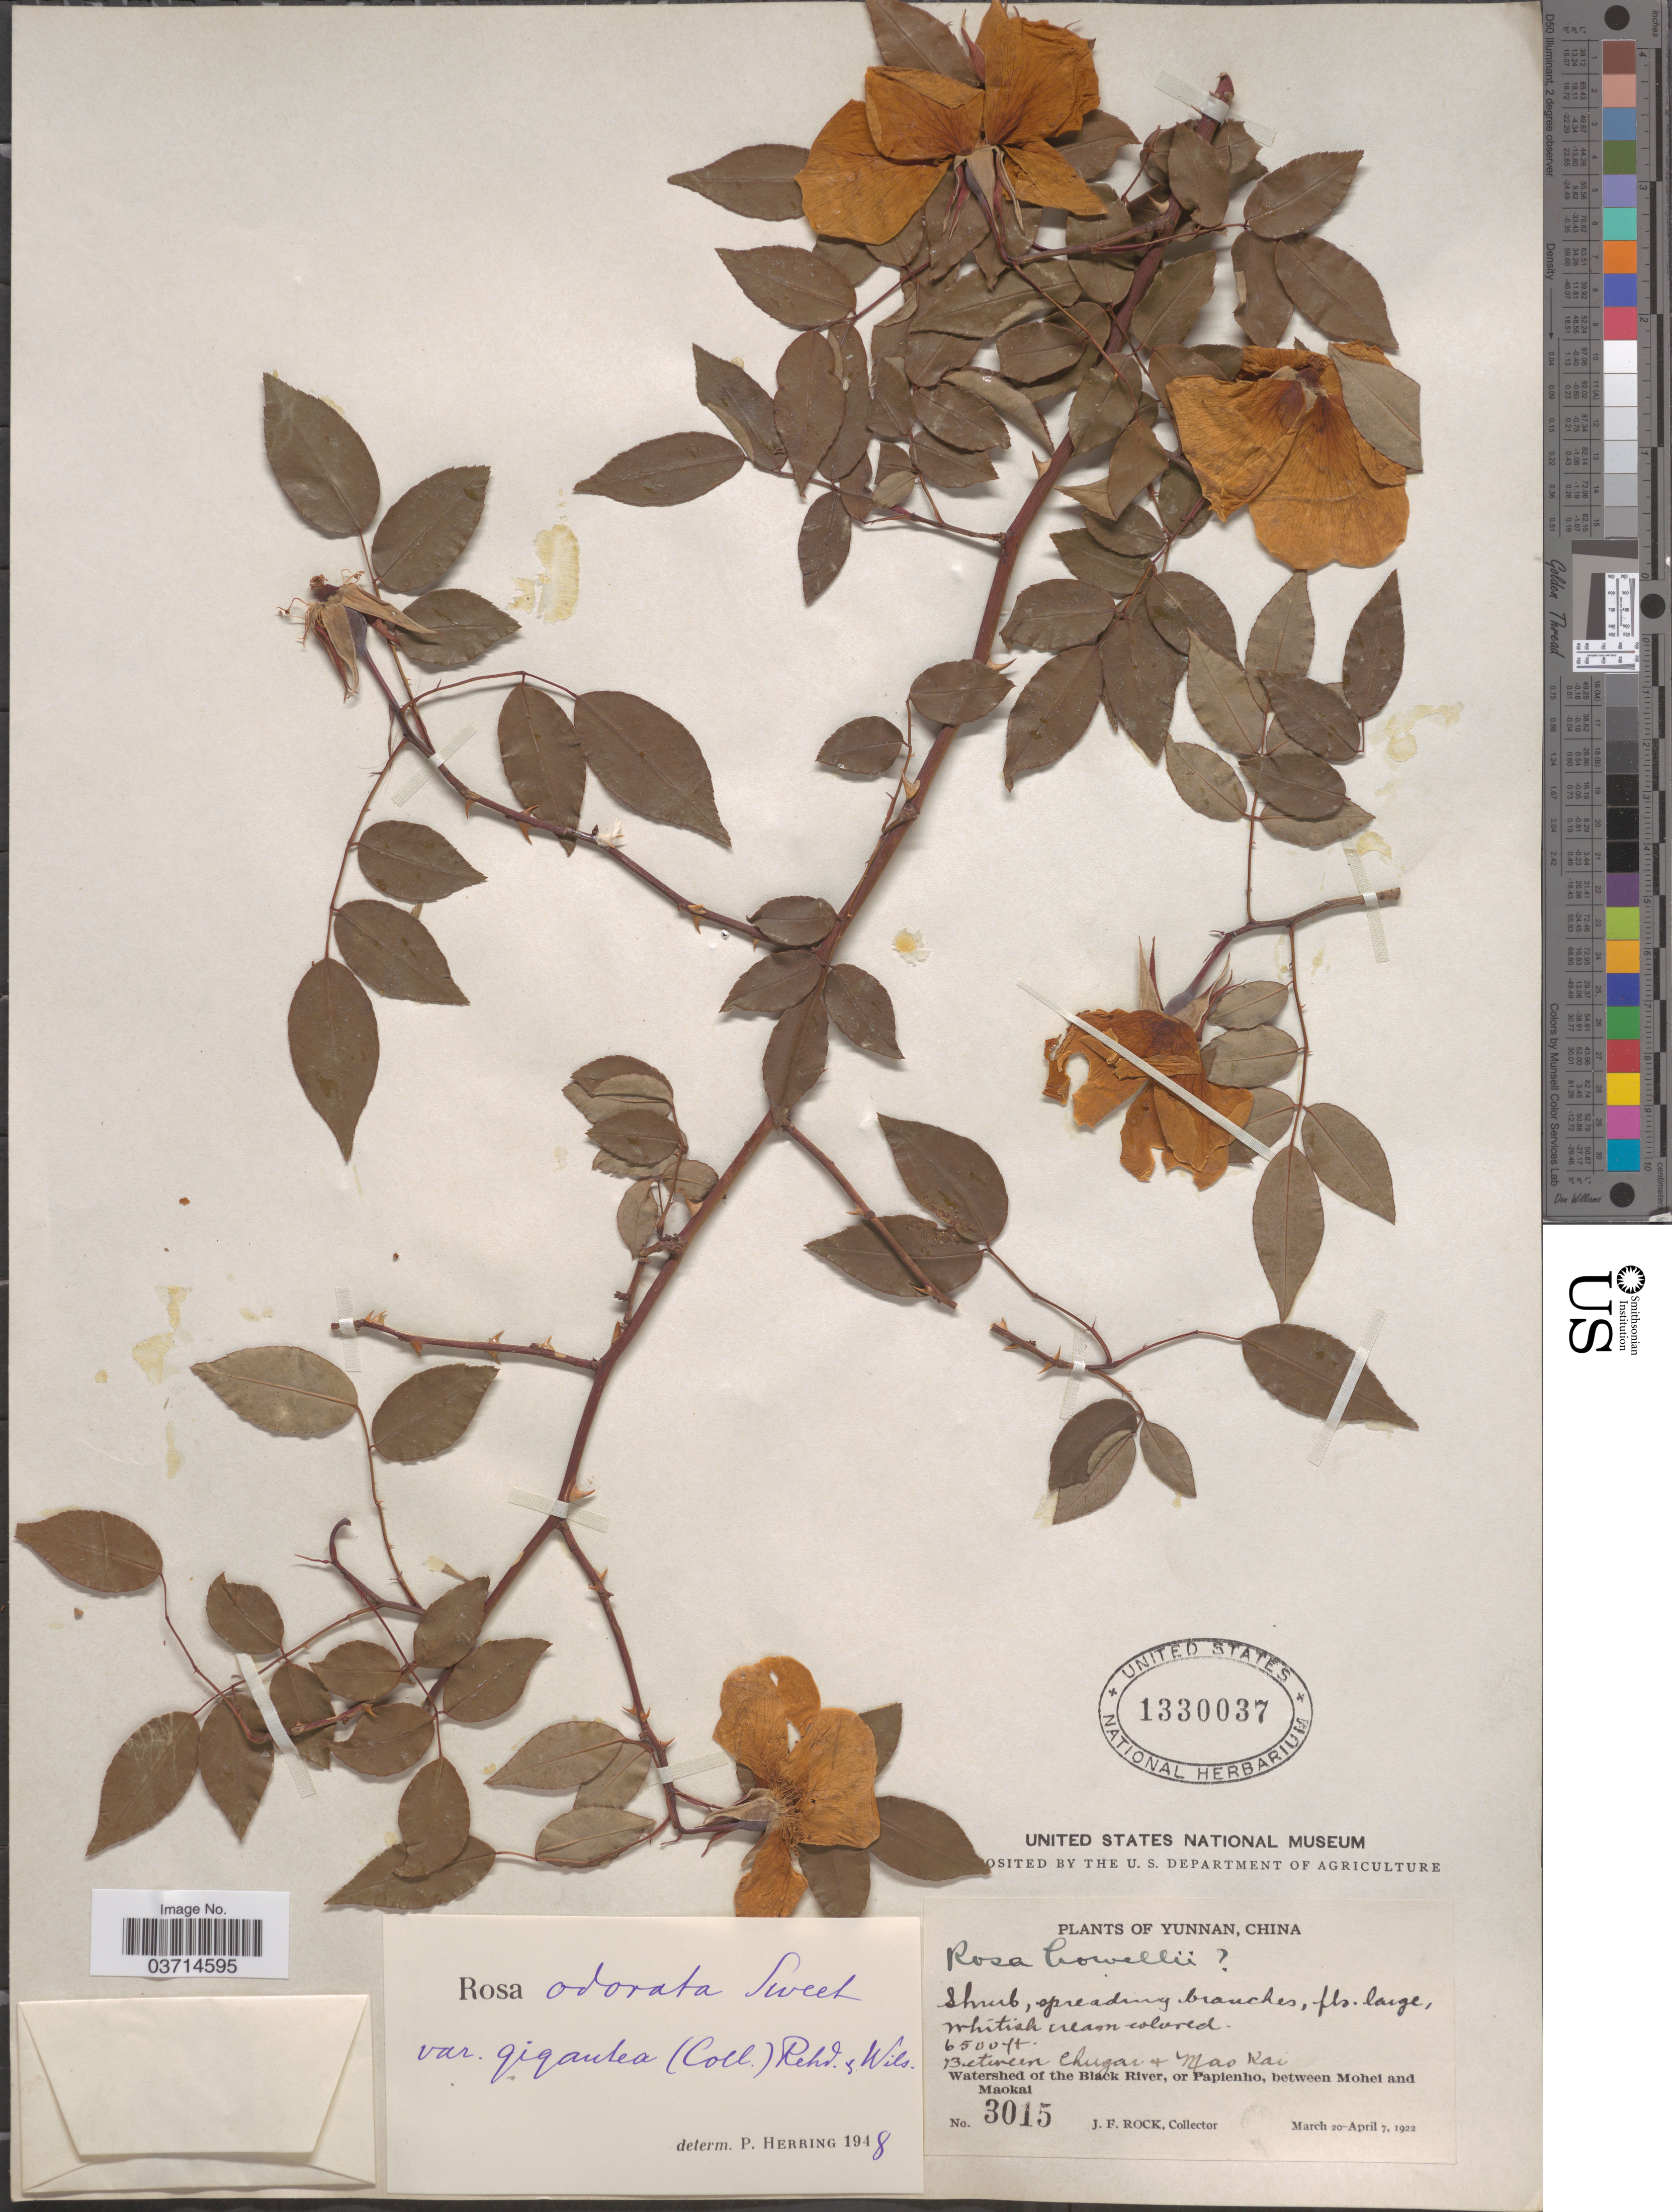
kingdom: Plantae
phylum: Tracheophyta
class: Magnoliopsida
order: Rosales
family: Rosaceae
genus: Rosa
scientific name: Rosa x odorata var. gigantea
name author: (Collett ex Crép.) Rehder & E.H. Wilson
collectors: J. Rock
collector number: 3015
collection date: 1922-03-20/1922-04-07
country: China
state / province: Yunnan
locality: Between Chugar + Mao Wai. Watershed of the Black River, or Papienho, between Mohei and Maokai.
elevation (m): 1981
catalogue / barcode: US 133037